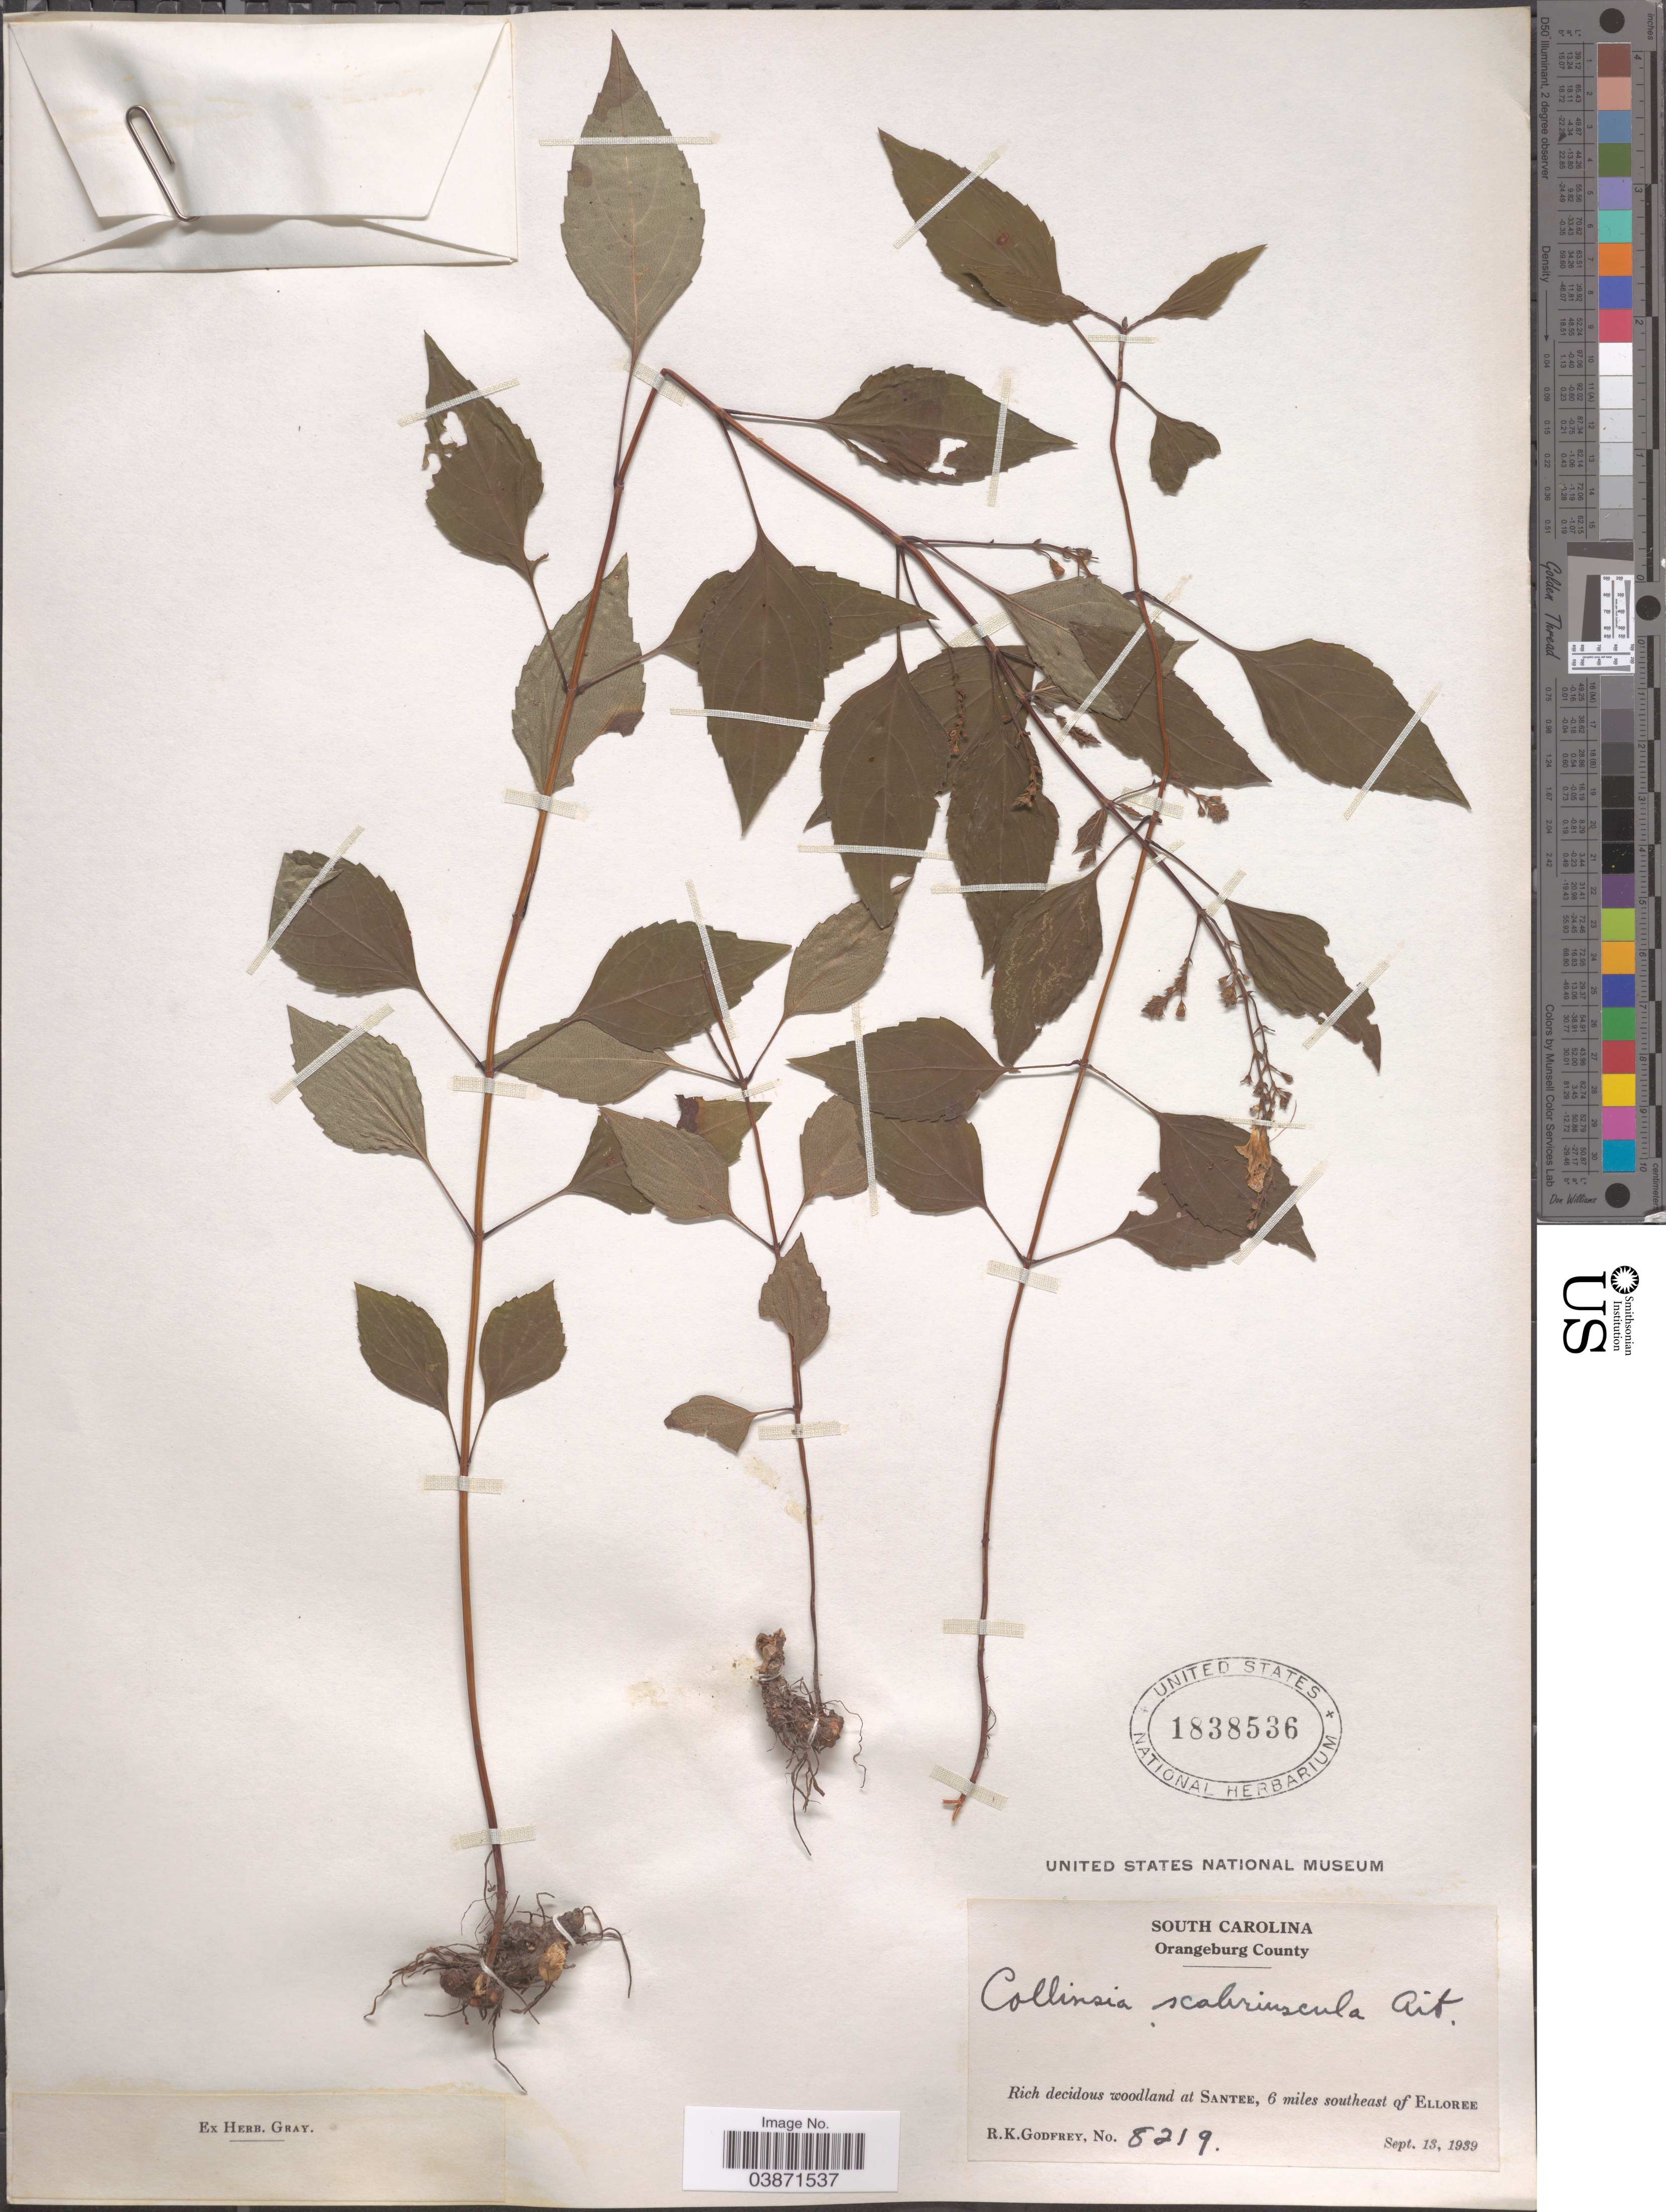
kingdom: Plantae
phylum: Tracheophyta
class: Magnoliopsida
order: Lamiales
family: Lamiaceae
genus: Collinsonia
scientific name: Collinsonia canadensis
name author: L.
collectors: R. K. Godfrey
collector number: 8219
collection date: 1939-09-13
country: United States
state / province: South Carolina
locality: Orangeburg County. Santee, 6 miles southeast of Elloree.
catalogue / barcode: US 1838536